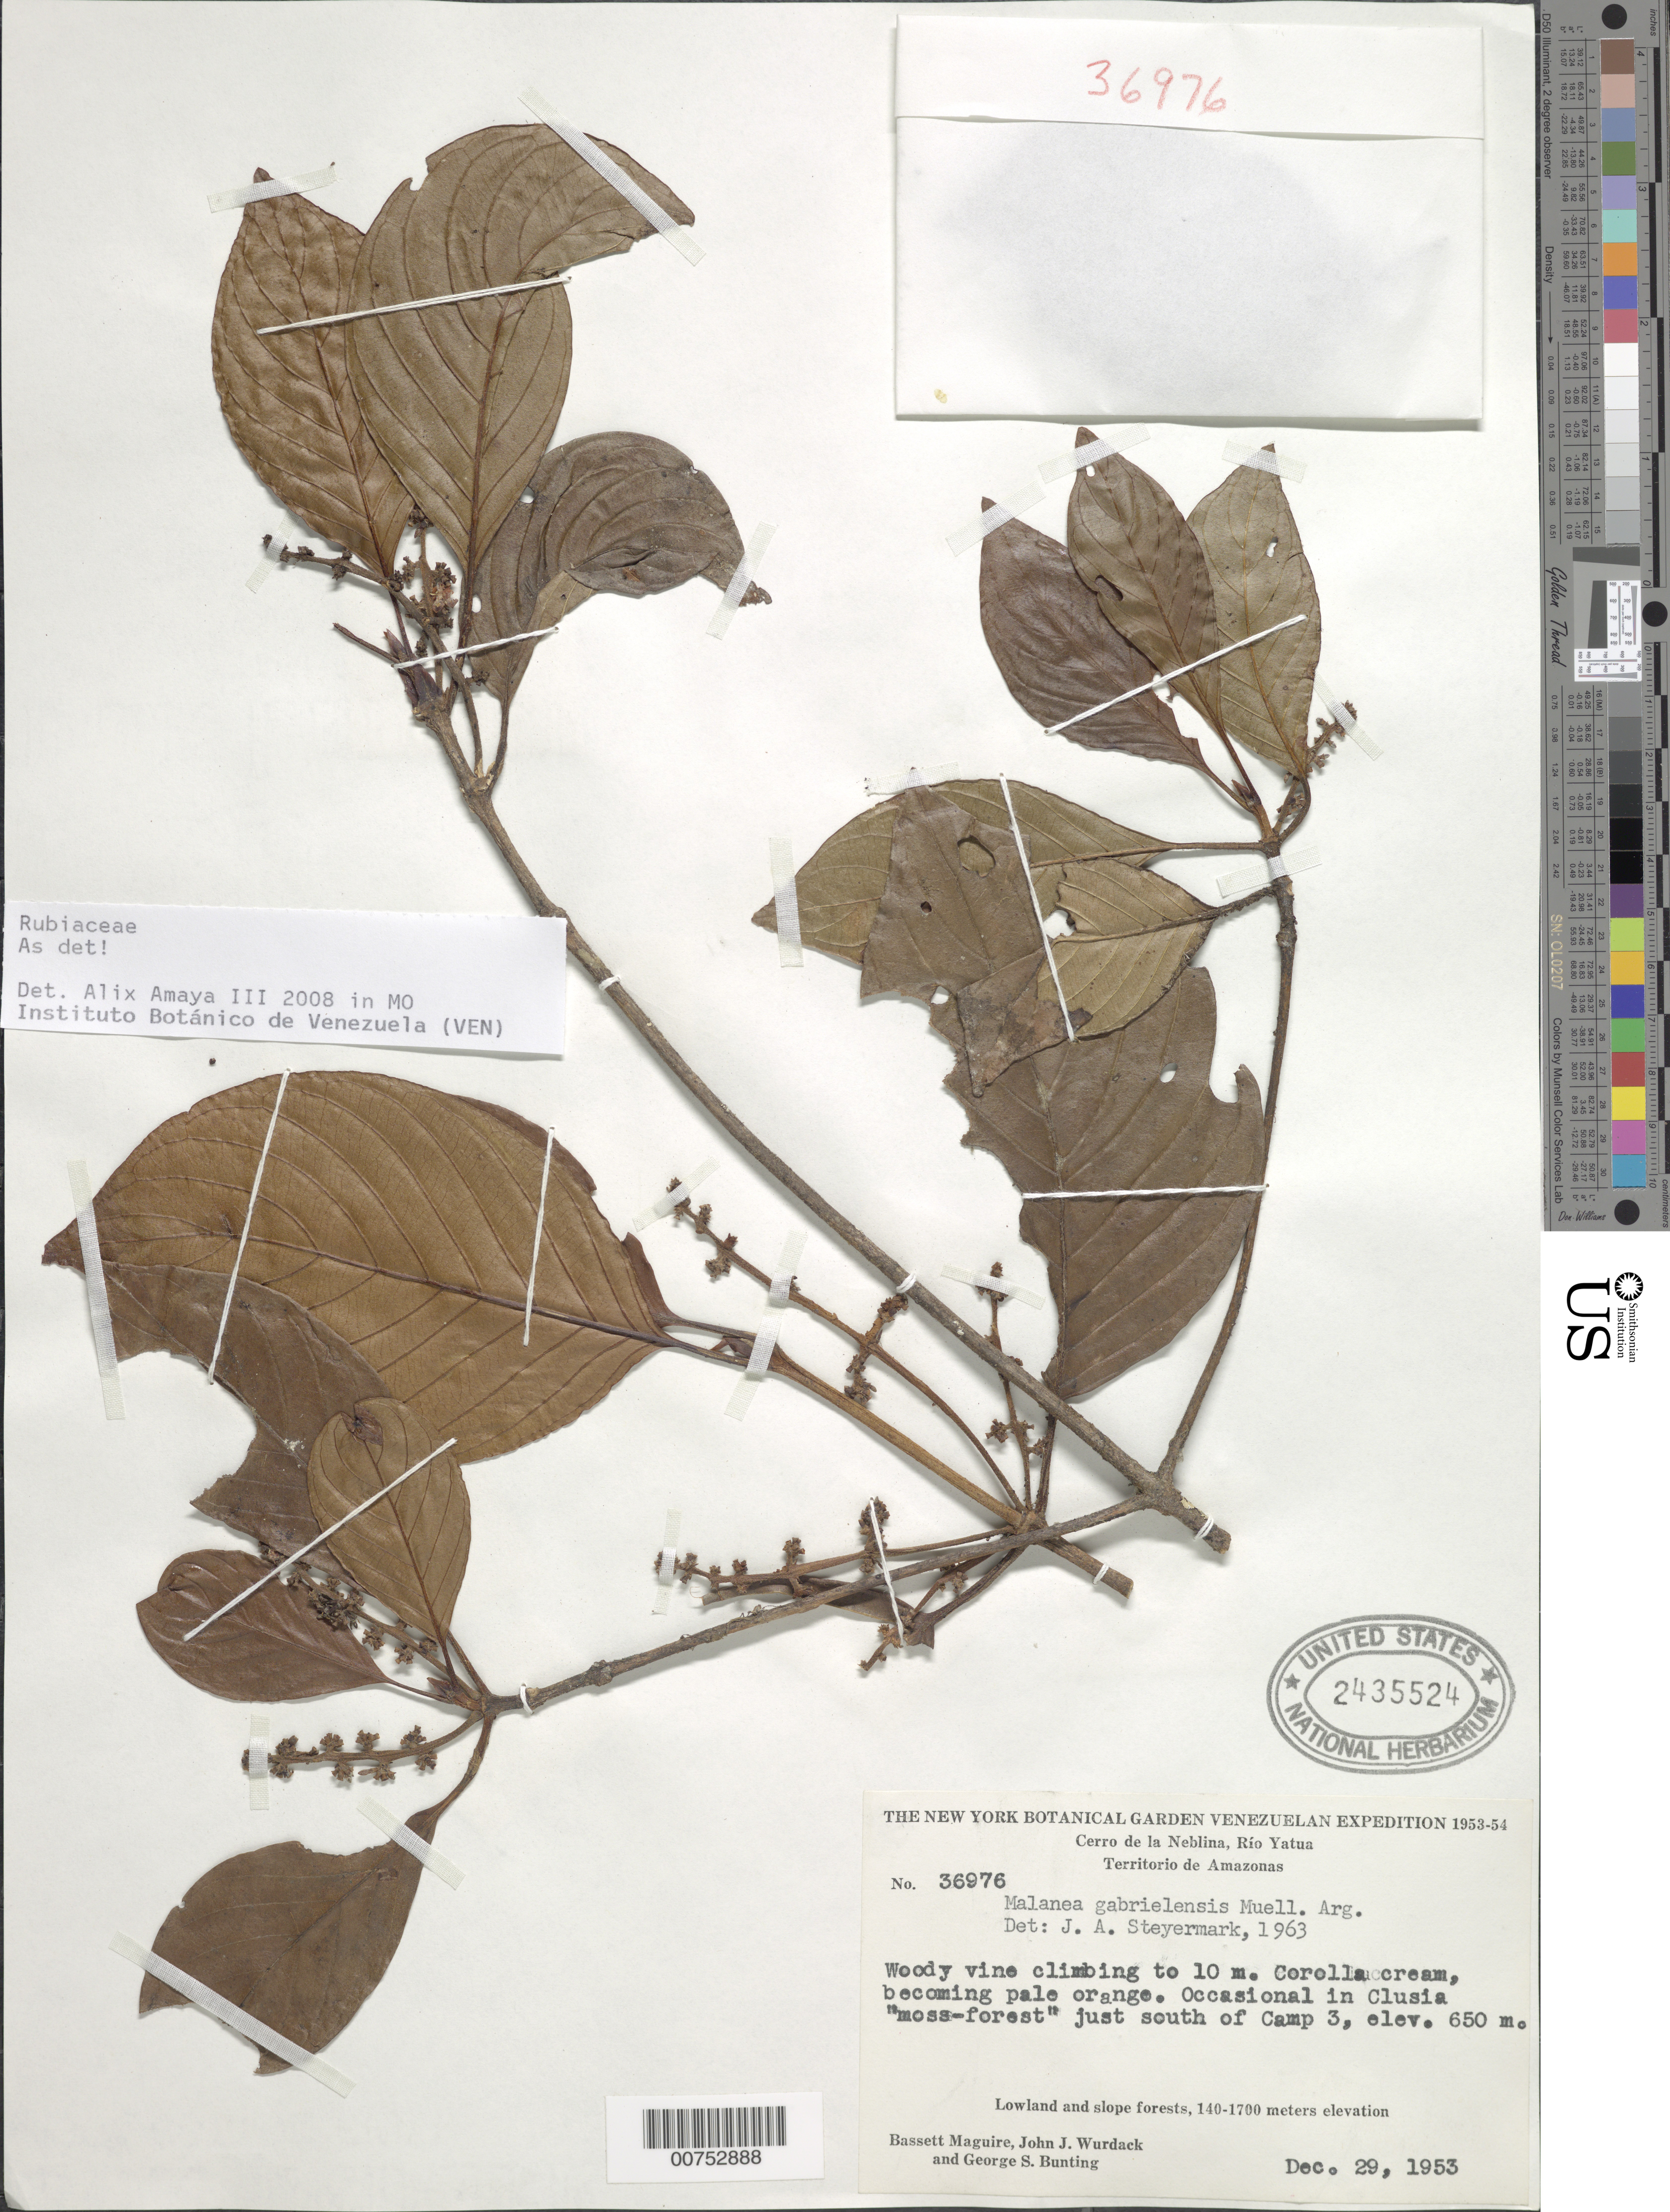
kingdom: Plantae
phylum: Tracheophyta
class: Magnoliopsida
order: Gentianales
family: Rubiaceae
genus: Malanea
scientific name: Malanea gabrielensis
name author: Müll. Arg.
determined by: Steyermark, Julian A., (VEN)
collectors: B. Maguire, J. J. Wurdack & G. S. Bunting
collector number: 36976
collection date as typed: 29-Dec-53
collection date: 1953-12-29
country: Venezuela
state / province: Amazonas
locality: Cerra de la Neblina, Río Yatua, just S of Camp 3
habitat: Clusia "moist forest"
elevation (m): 650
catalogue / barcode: US 2435524